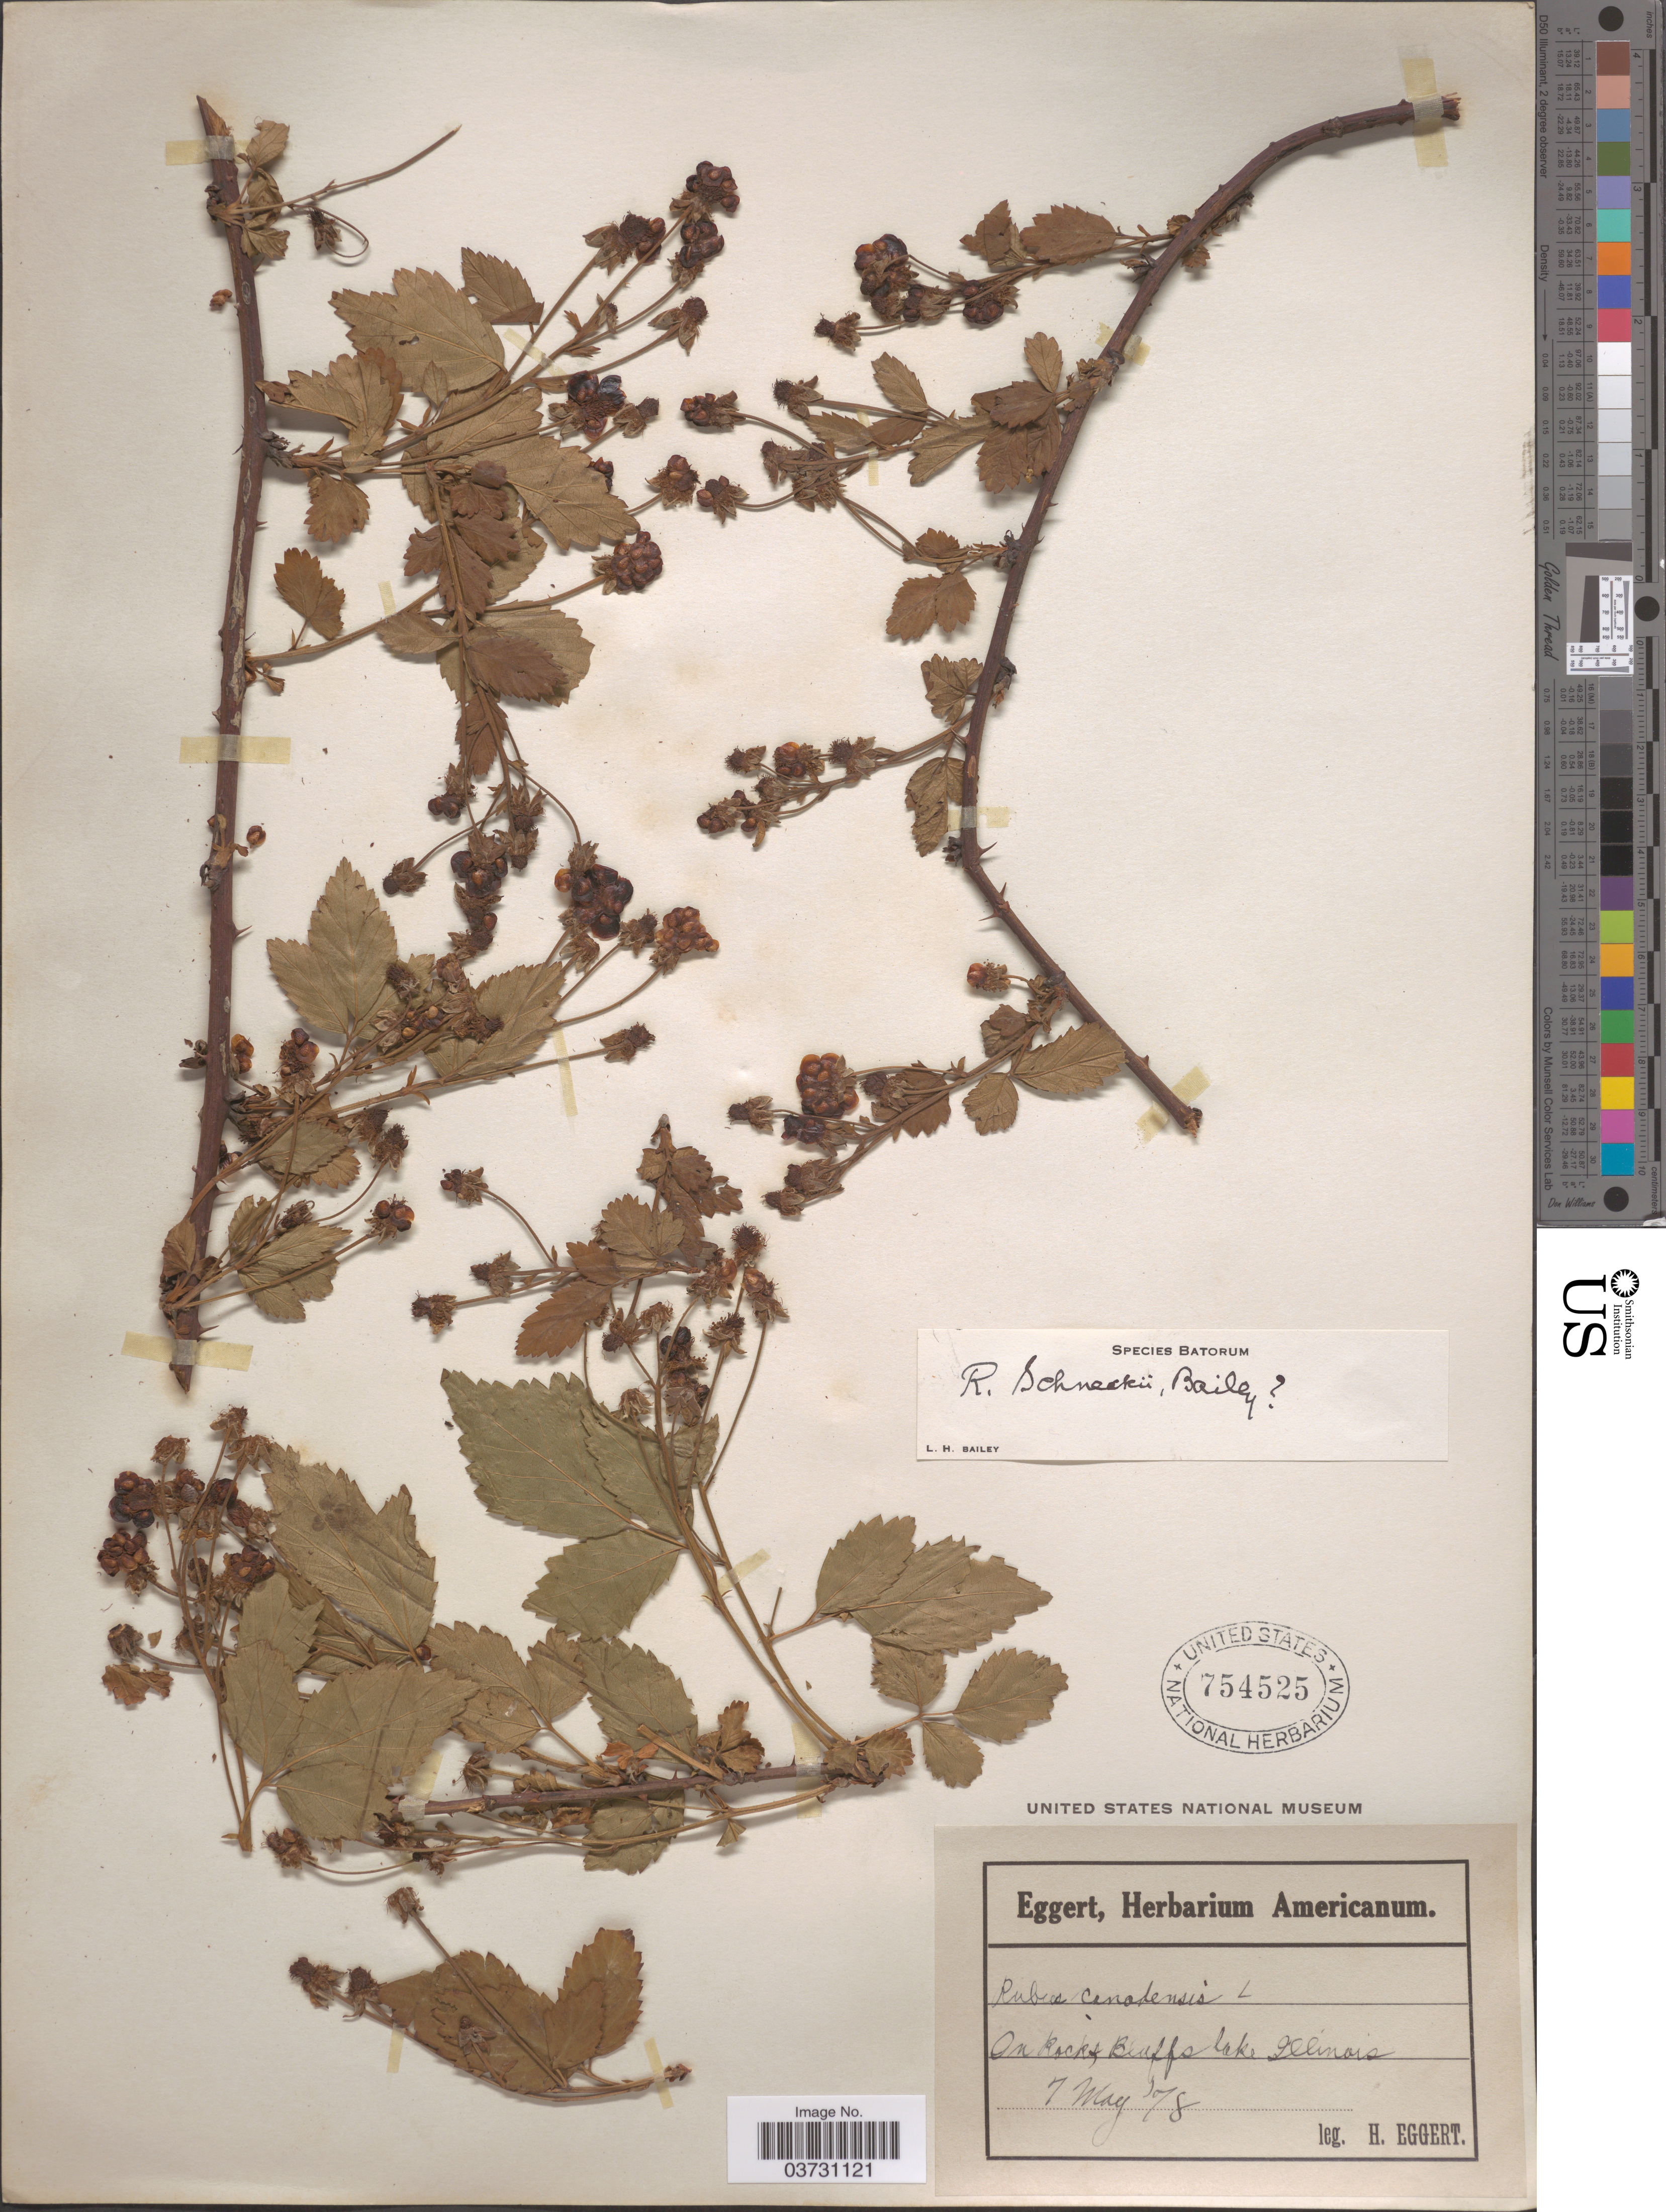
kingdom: Plantae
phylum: Tracheophyta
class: Magnoliopsida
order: Rosales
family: Rosaceae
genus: Rubus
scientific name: Rubus schneckii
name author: L.H. Bailey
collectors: H. Eggert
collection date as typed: Transcribed d/m/y: 7/5/78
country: United States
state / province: Illinois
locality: On Rock + Bluffs lake Illinois.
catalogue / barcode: US 754525